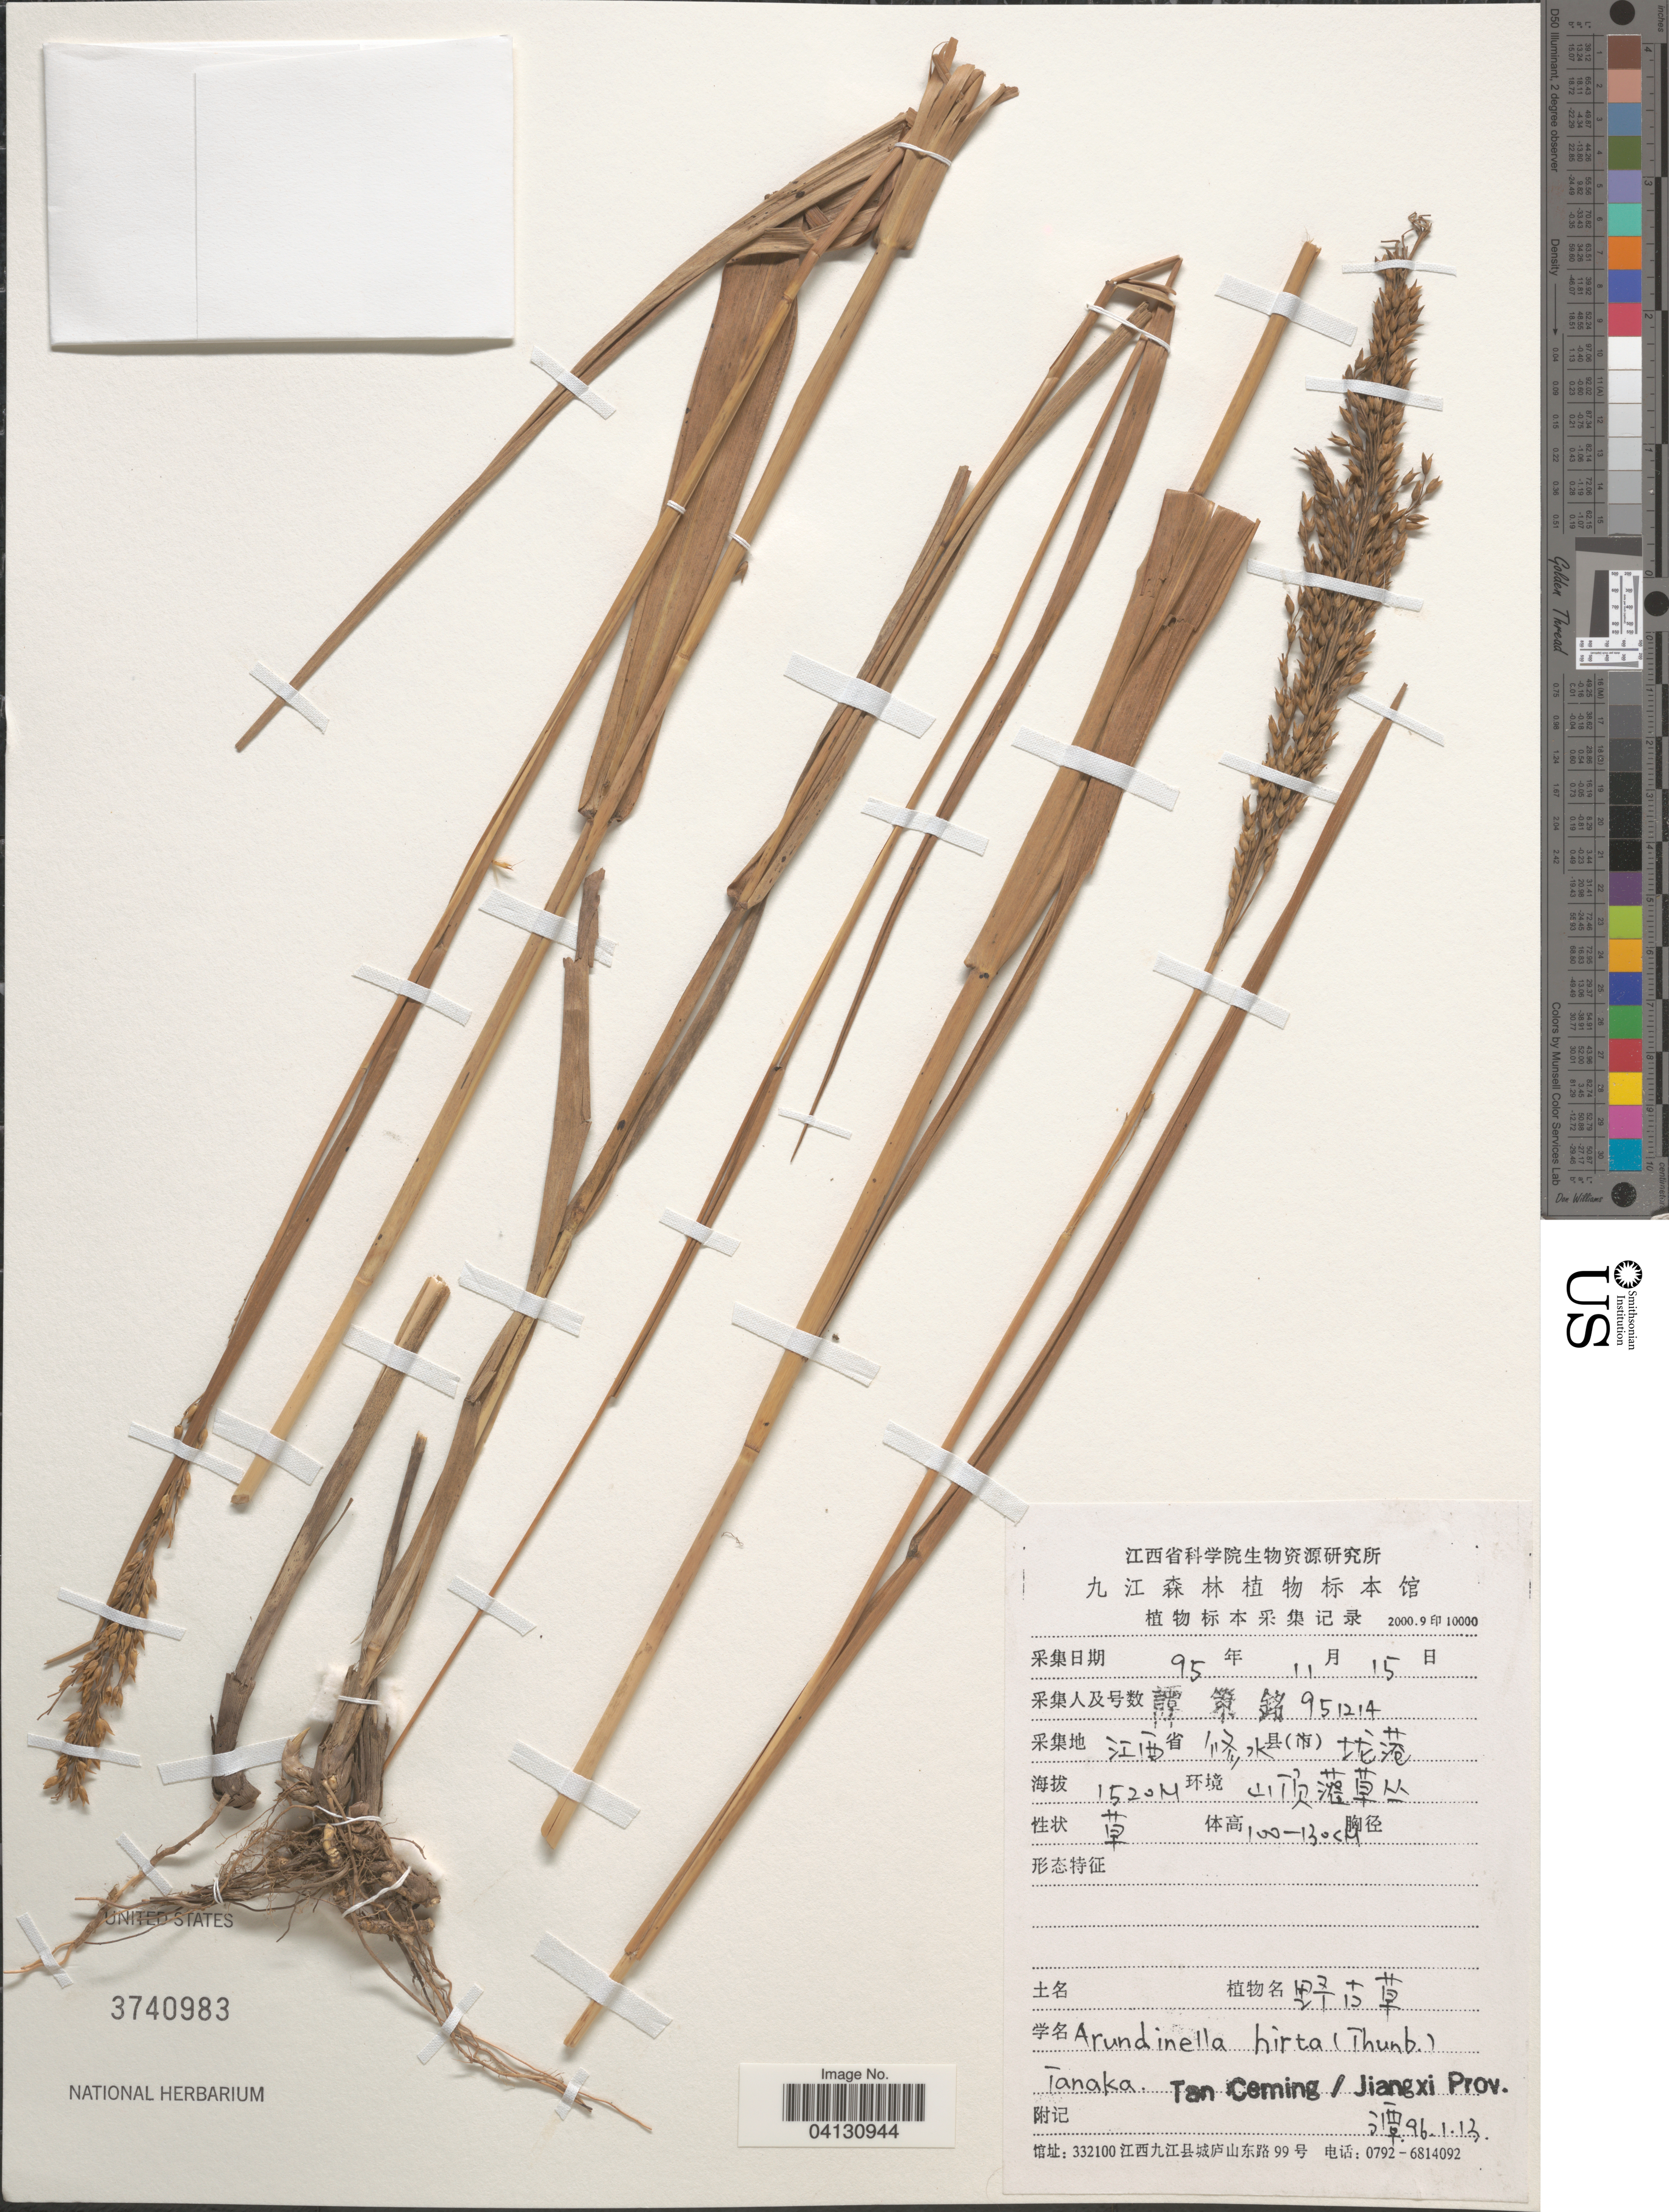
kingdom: Plantae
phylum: Tracheophyta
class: Liliopsida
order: Poales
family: Poaceae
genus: Arundinella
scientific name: Arundinella hirta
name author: (Thunb.) Tanaka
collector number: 951214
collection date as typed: Transcribed d/m/y: 15/11/95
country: China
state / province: Jiangxi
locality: X. Tan Ceming.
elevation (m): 1520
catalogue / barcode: US 3740983